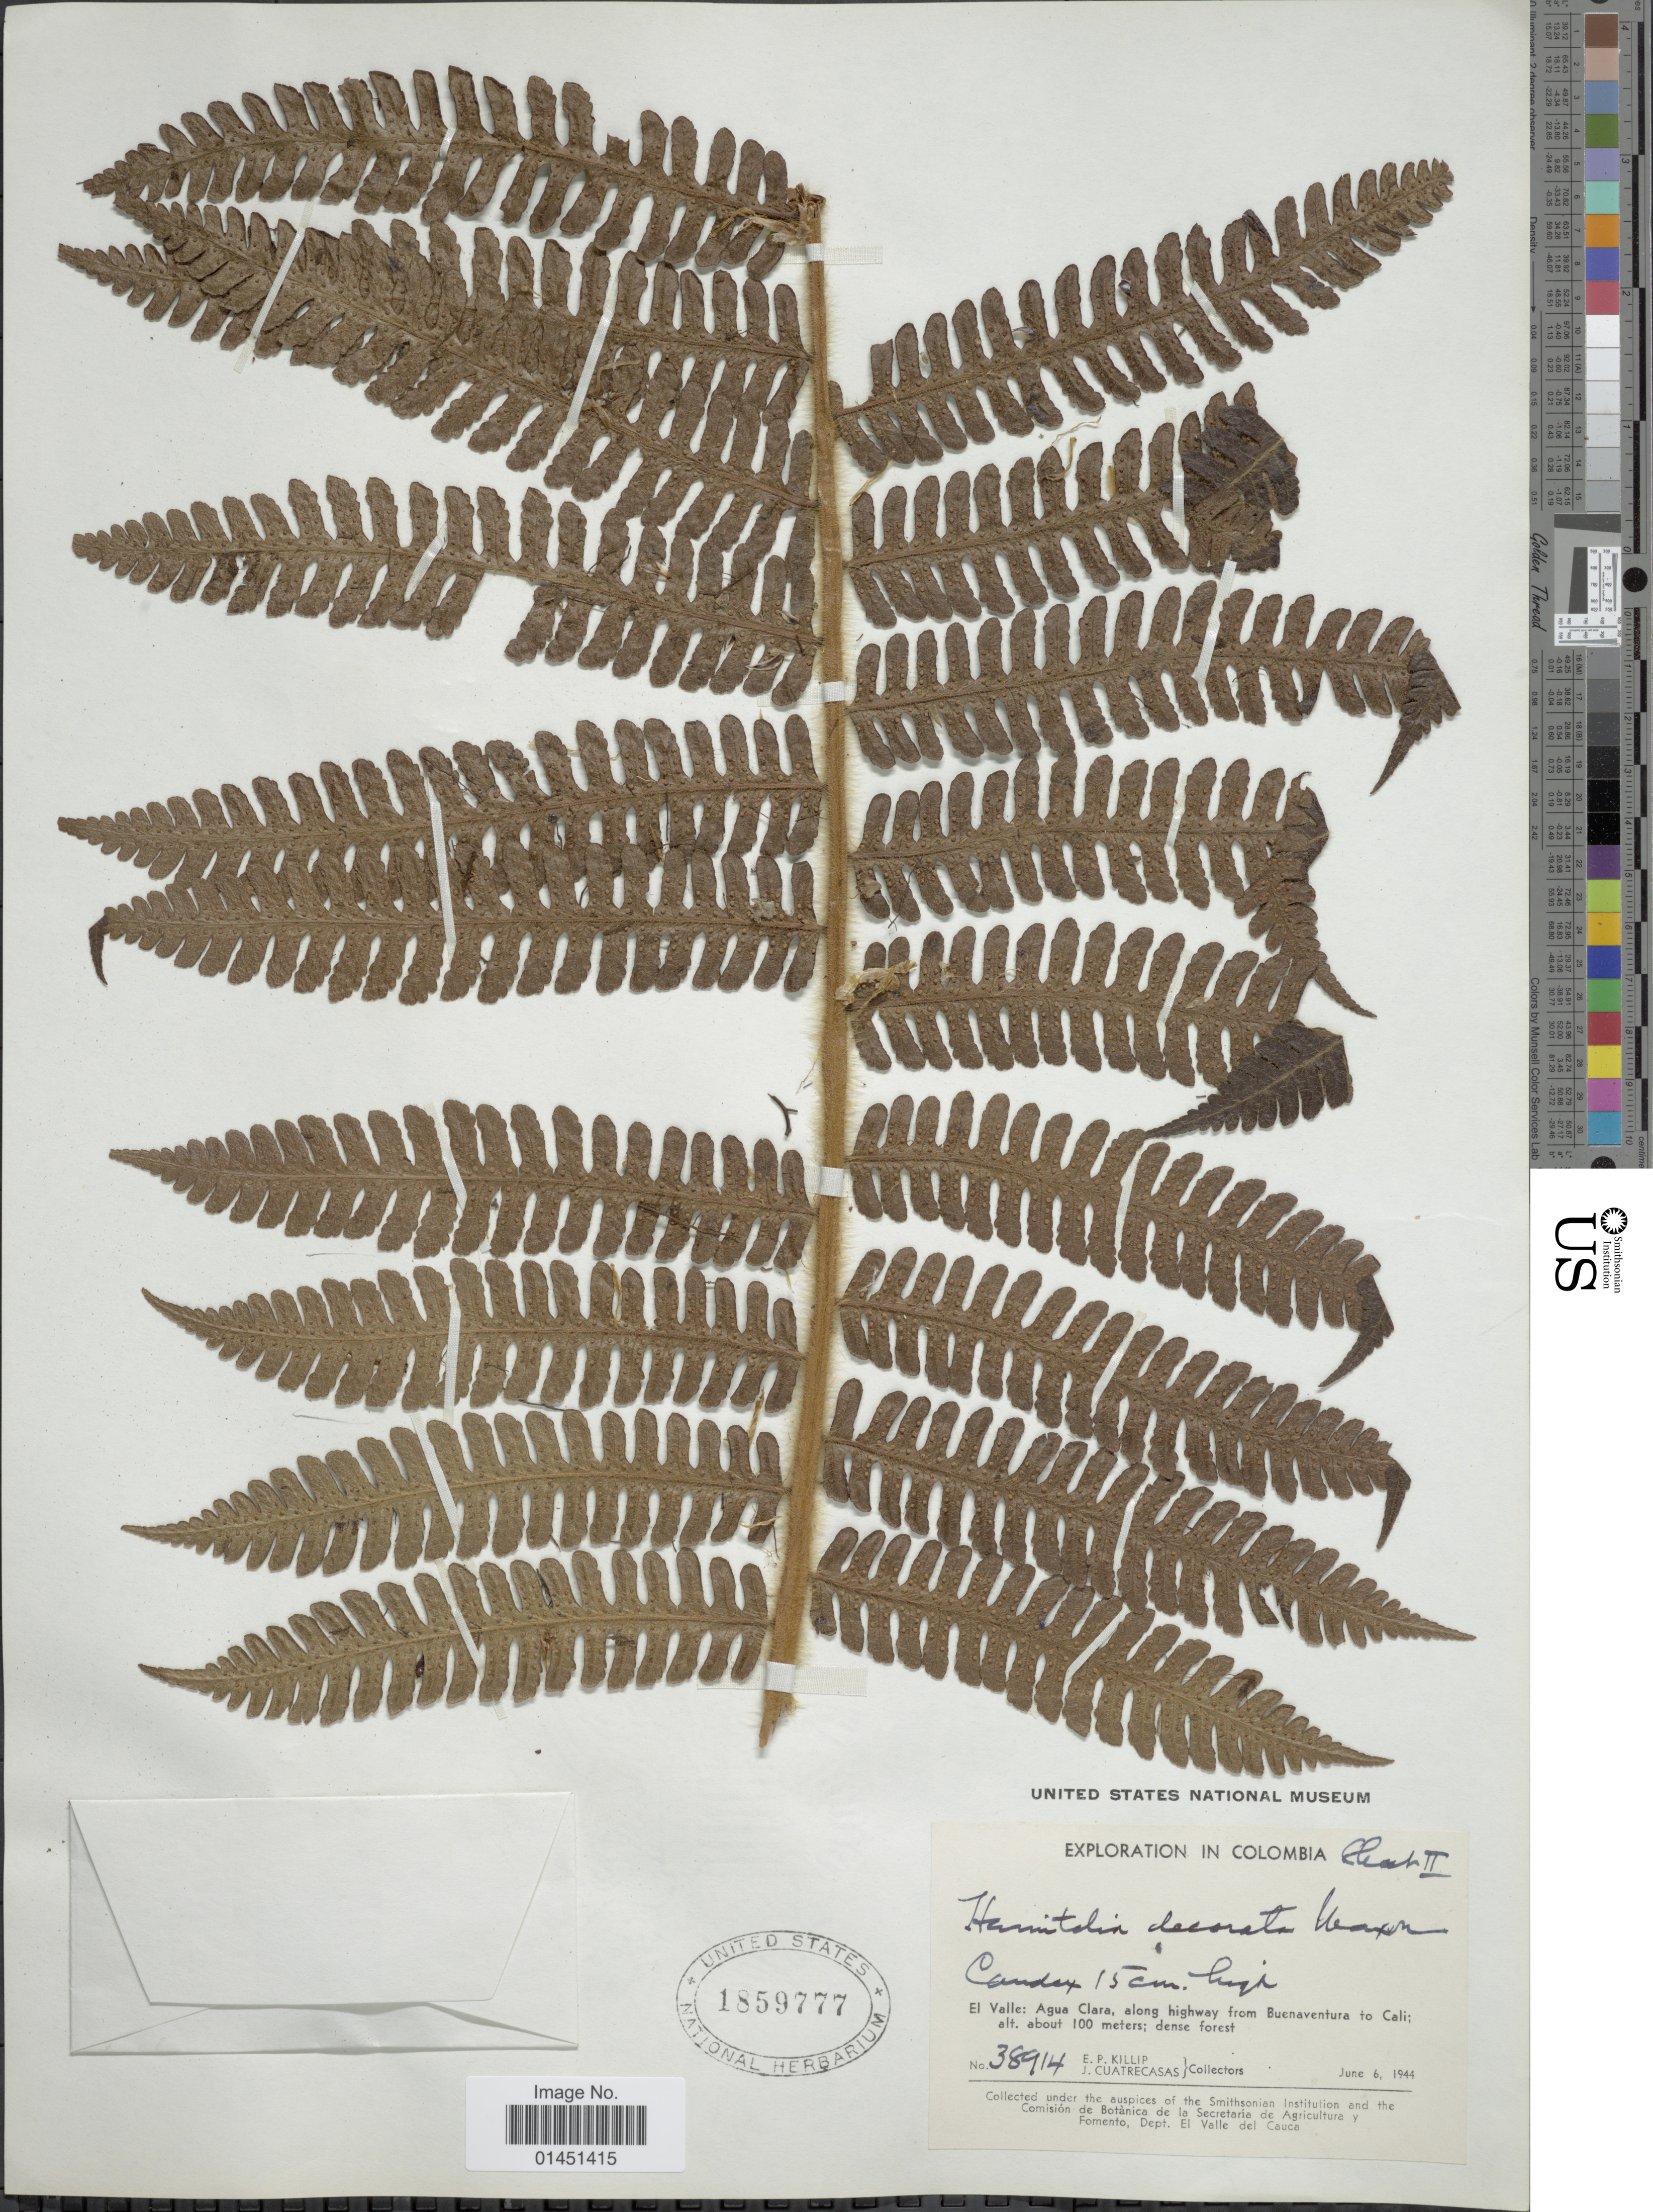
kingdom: Plantae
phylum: Tracheophyta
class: Polypodiopsida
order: Cyatheales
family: Cyatheaceae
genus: Cyathea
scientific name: Cyathea decorata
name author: (Maxon) R.M. Tryon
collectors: E. P. Killip & J. Cuatrecasas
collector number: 38914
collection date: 1944-06-06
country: Colombia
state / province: Valle del Cauca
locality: El Valle: Agua Clara, along highway from Buenaventura to Cali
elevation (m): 100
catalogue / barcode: US 1859777